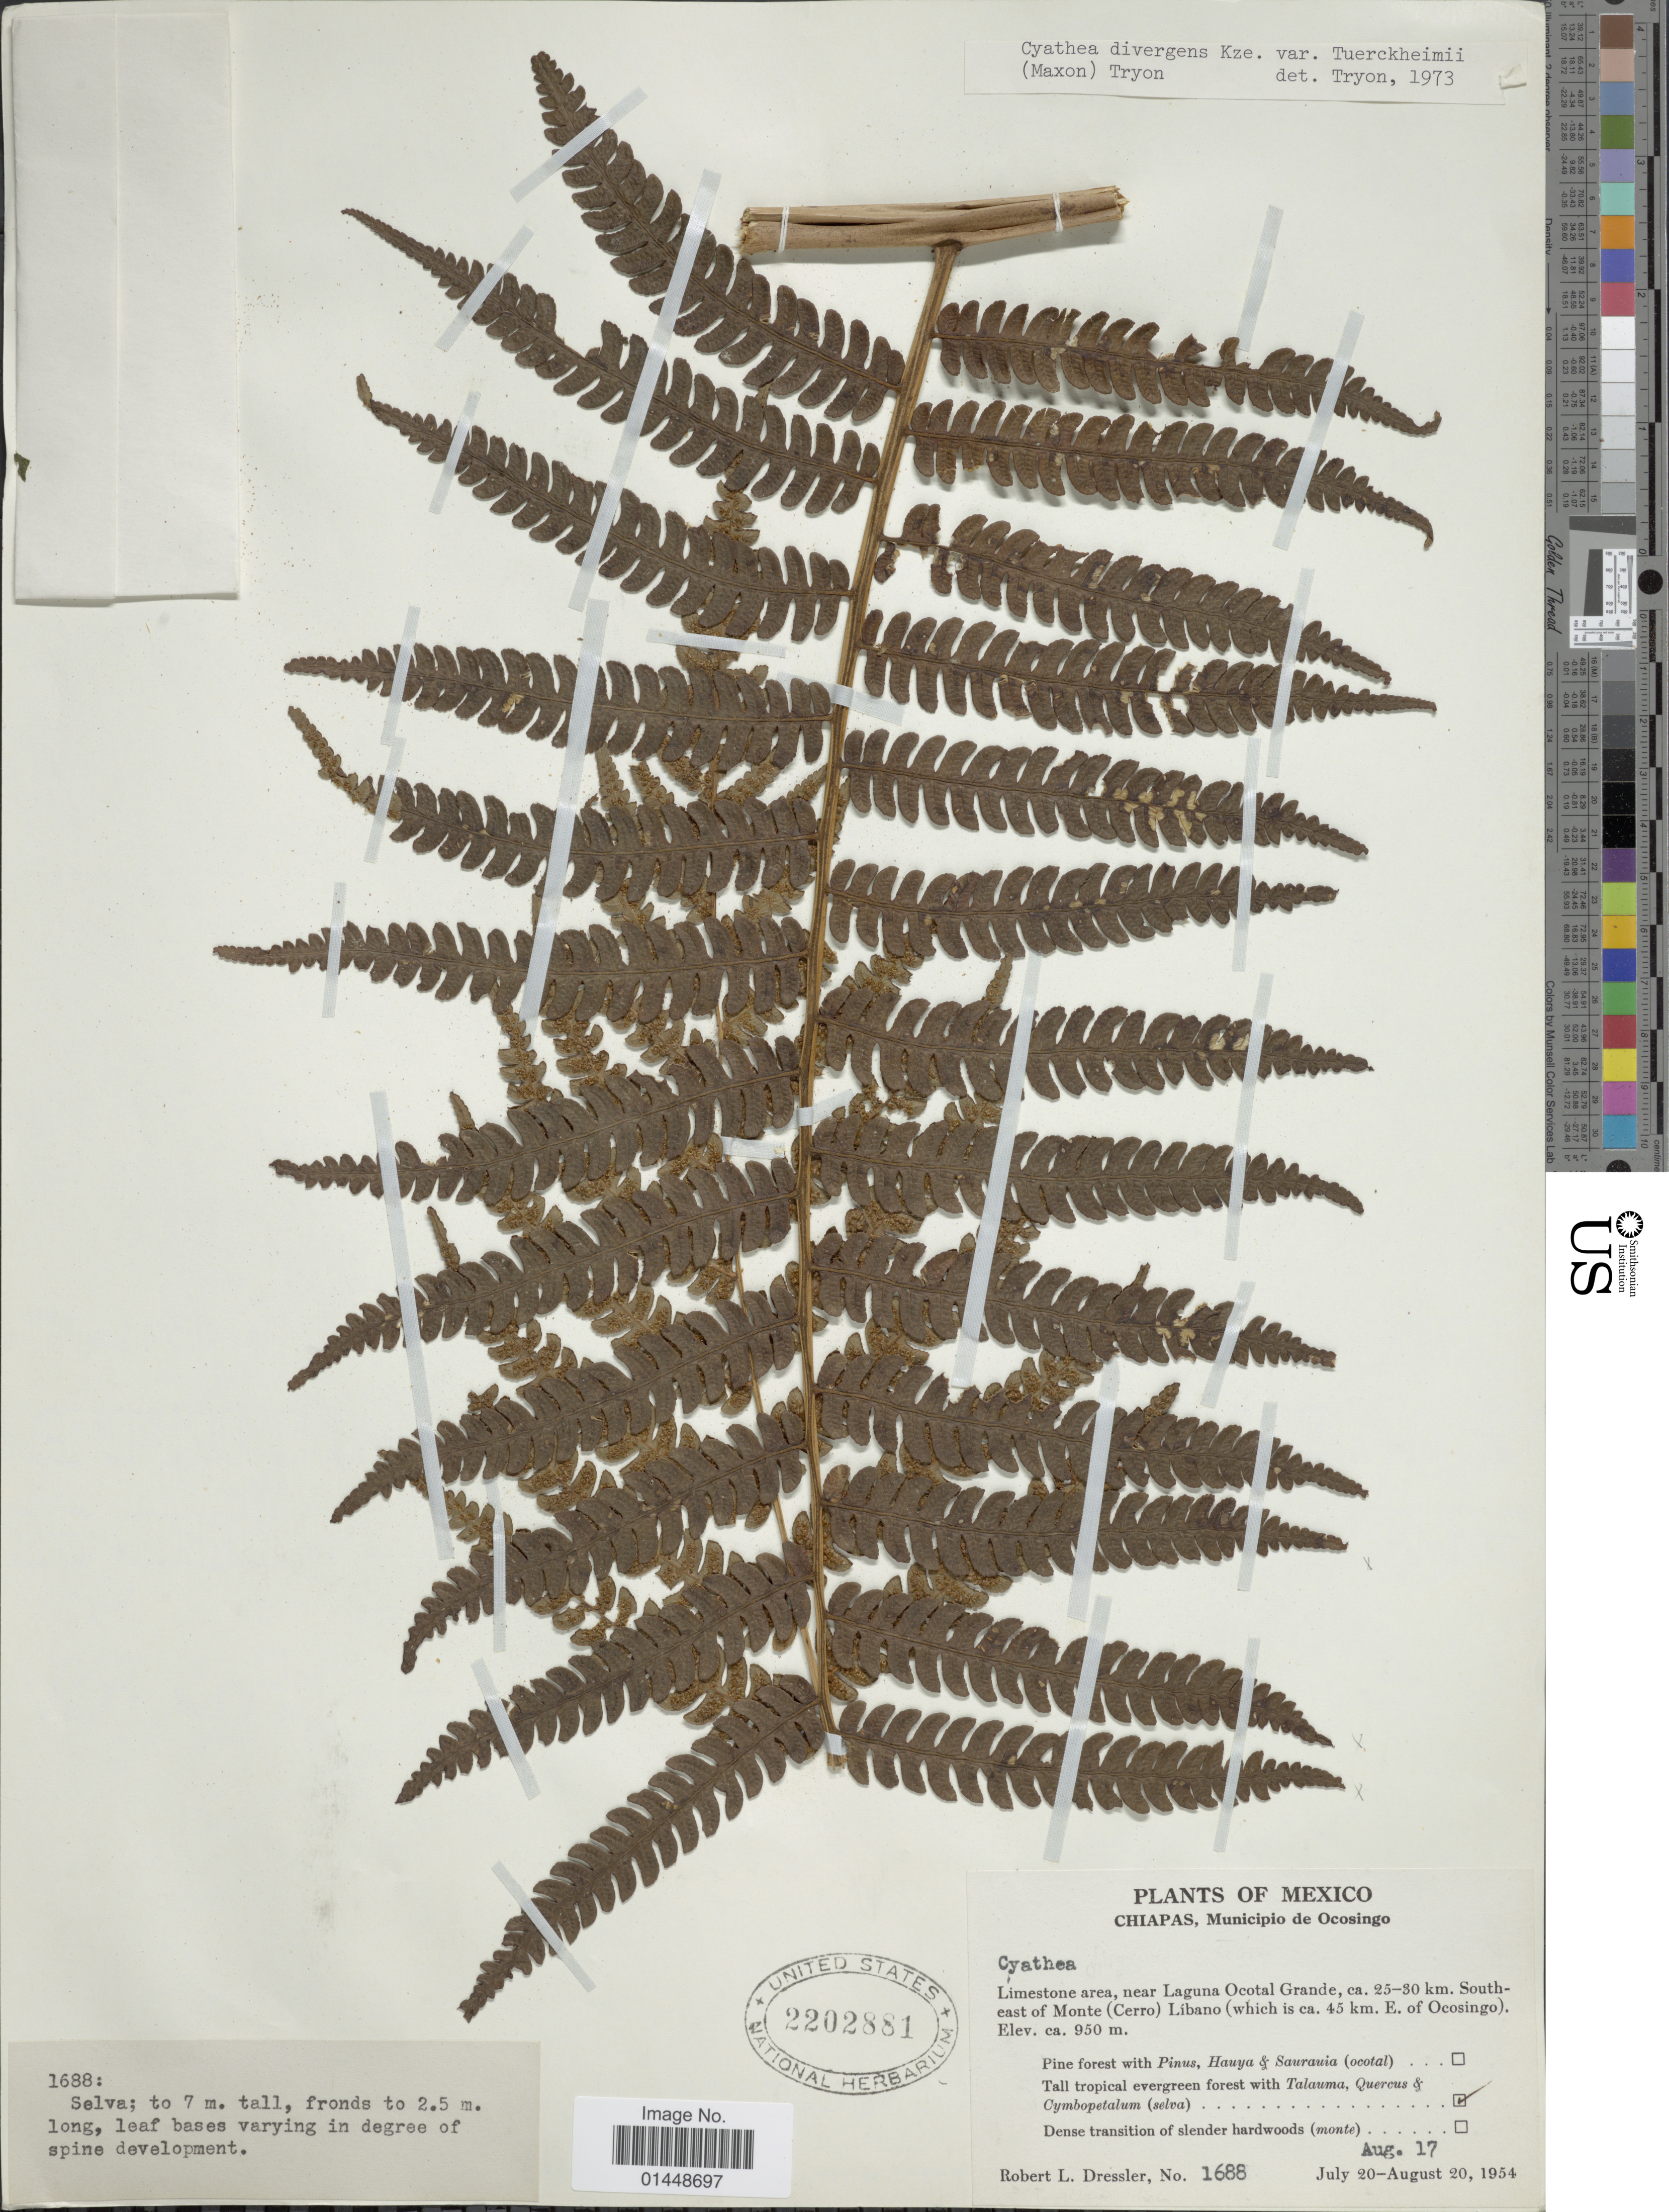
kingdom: Plantae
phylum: Tracheophyta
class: Polypodiopsida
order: Cyatheales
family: Cyatheaceae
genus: Cyathea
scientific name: Cyathea divergens var. tuerckheimii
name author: (Maxon) R.M. Tryon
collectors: R. Dressler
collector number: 1688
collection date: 1954-08-17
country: Mexico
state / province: Chiapas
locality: Chiapas, Municipio de Ocosingo. Limestone area, near Laguna Ocotal Grande, ca. 25-30 km. South-east of Monte (Cerro) Líbano (which is ca. 45 km. e. of Ocosingo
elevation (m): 950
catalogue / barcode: US 2202881